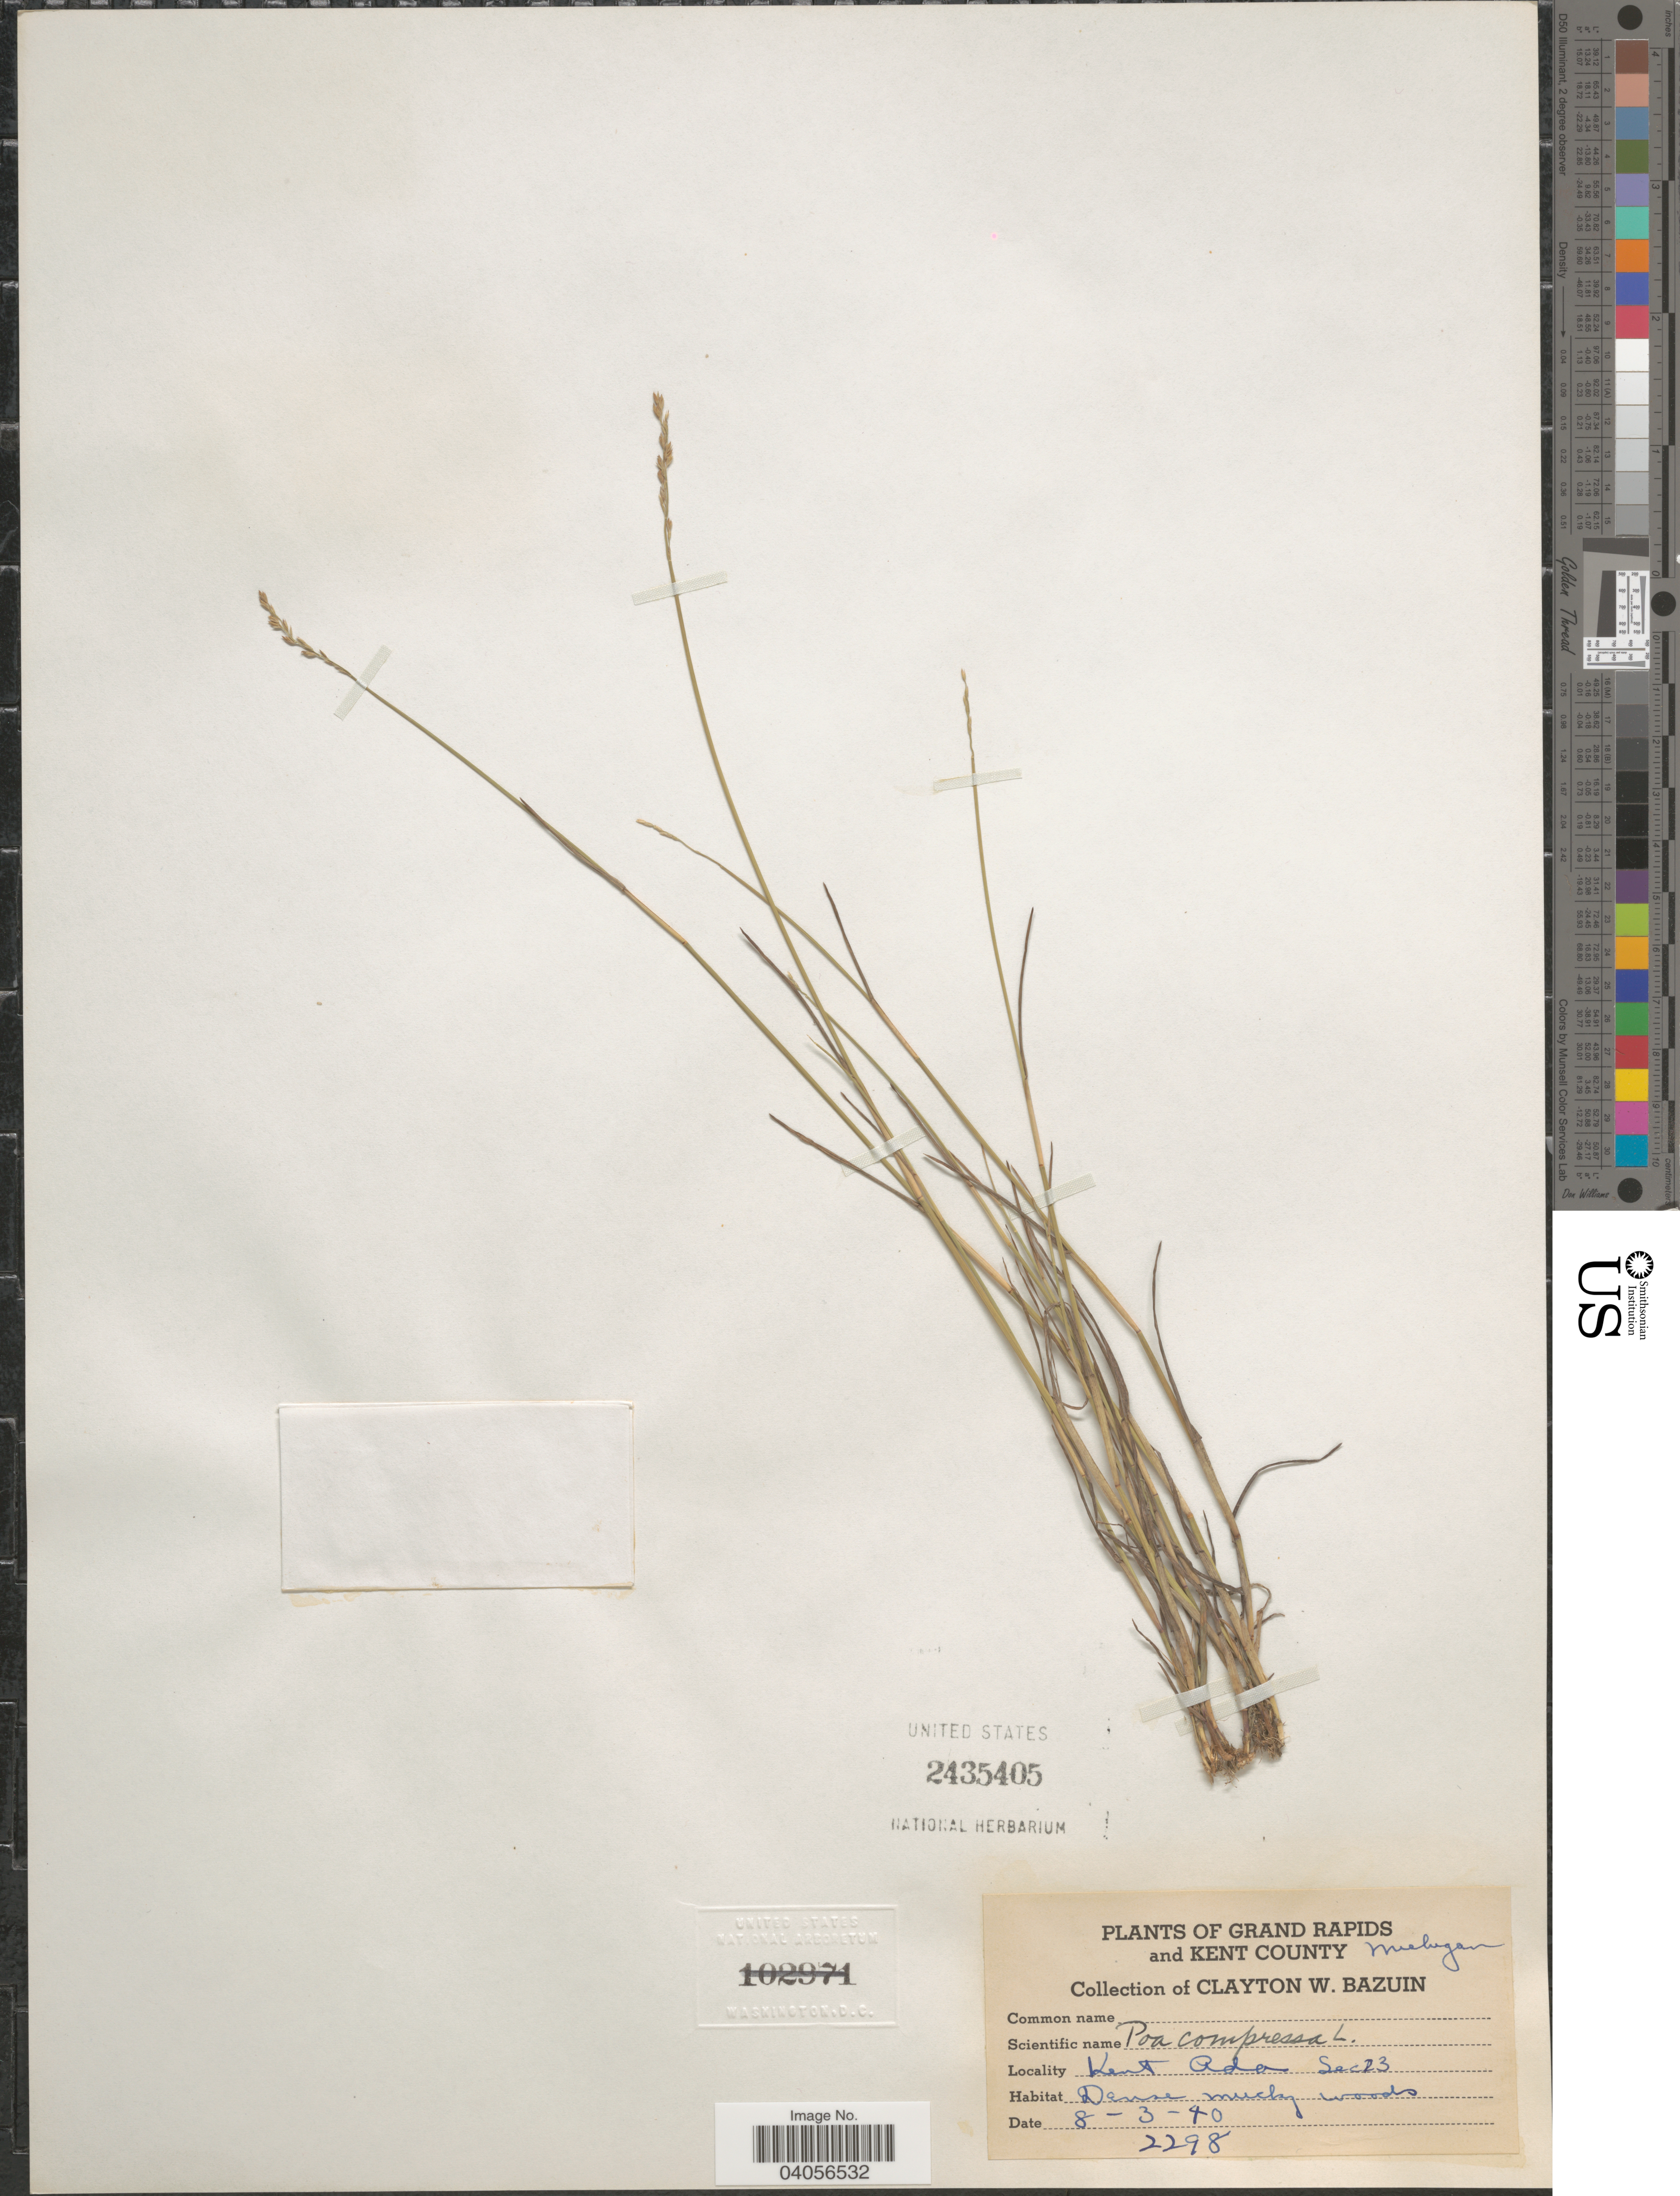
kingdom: Plantae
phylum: Tracheophyta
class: Liliopsida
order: Poales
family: Poaceae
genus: Poa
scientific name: Poa compressa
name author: L.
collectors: C. Bazuin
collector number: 2298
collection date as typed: Transcribed d/m/y: 3/8/40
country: United States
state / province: Michigan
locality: Grand Rapids and Kent County. Kent Ada Sec23.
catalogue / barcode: US 2435405